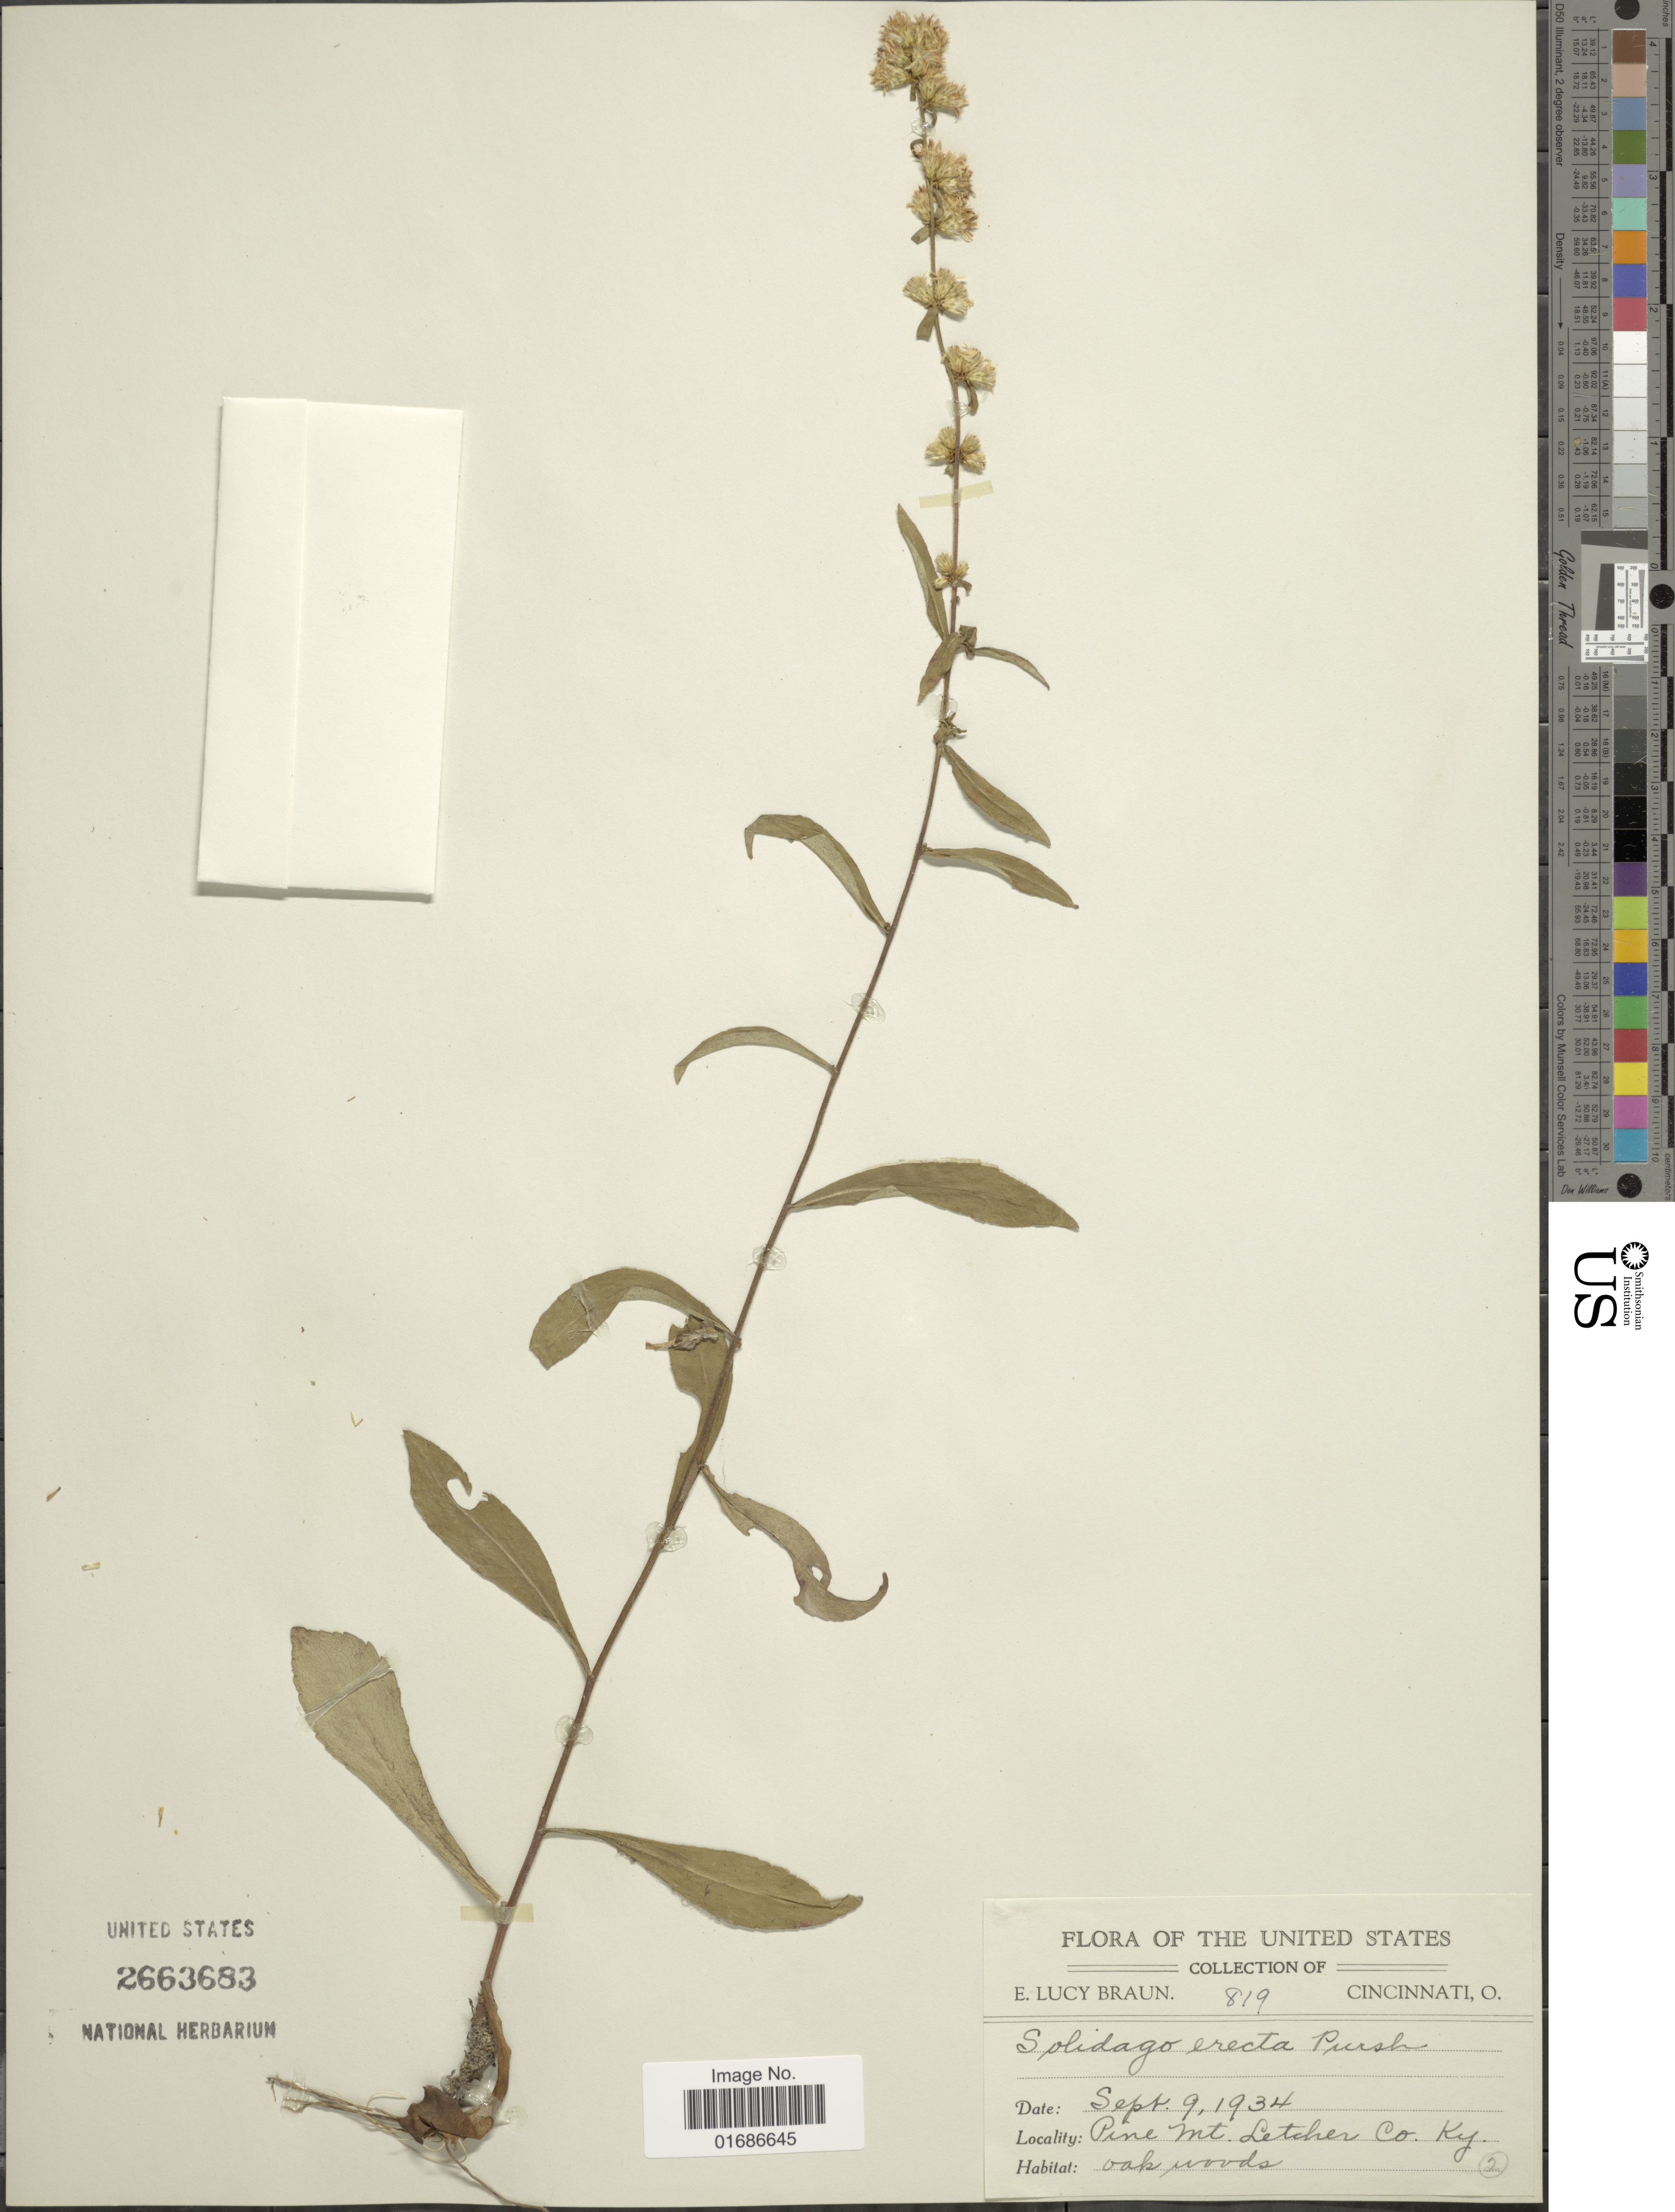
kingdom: Plantae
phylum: Tracheophyta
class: Magnoliopsida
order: Asterales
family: Asteraceae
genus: Solidago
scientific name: Solidago erecta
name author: Pursh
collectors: E. L. Braun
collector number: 819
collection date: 1934-09-09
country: United States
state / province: Kentucky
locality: Pine Mt Letcher Co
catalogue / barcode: US 2663683